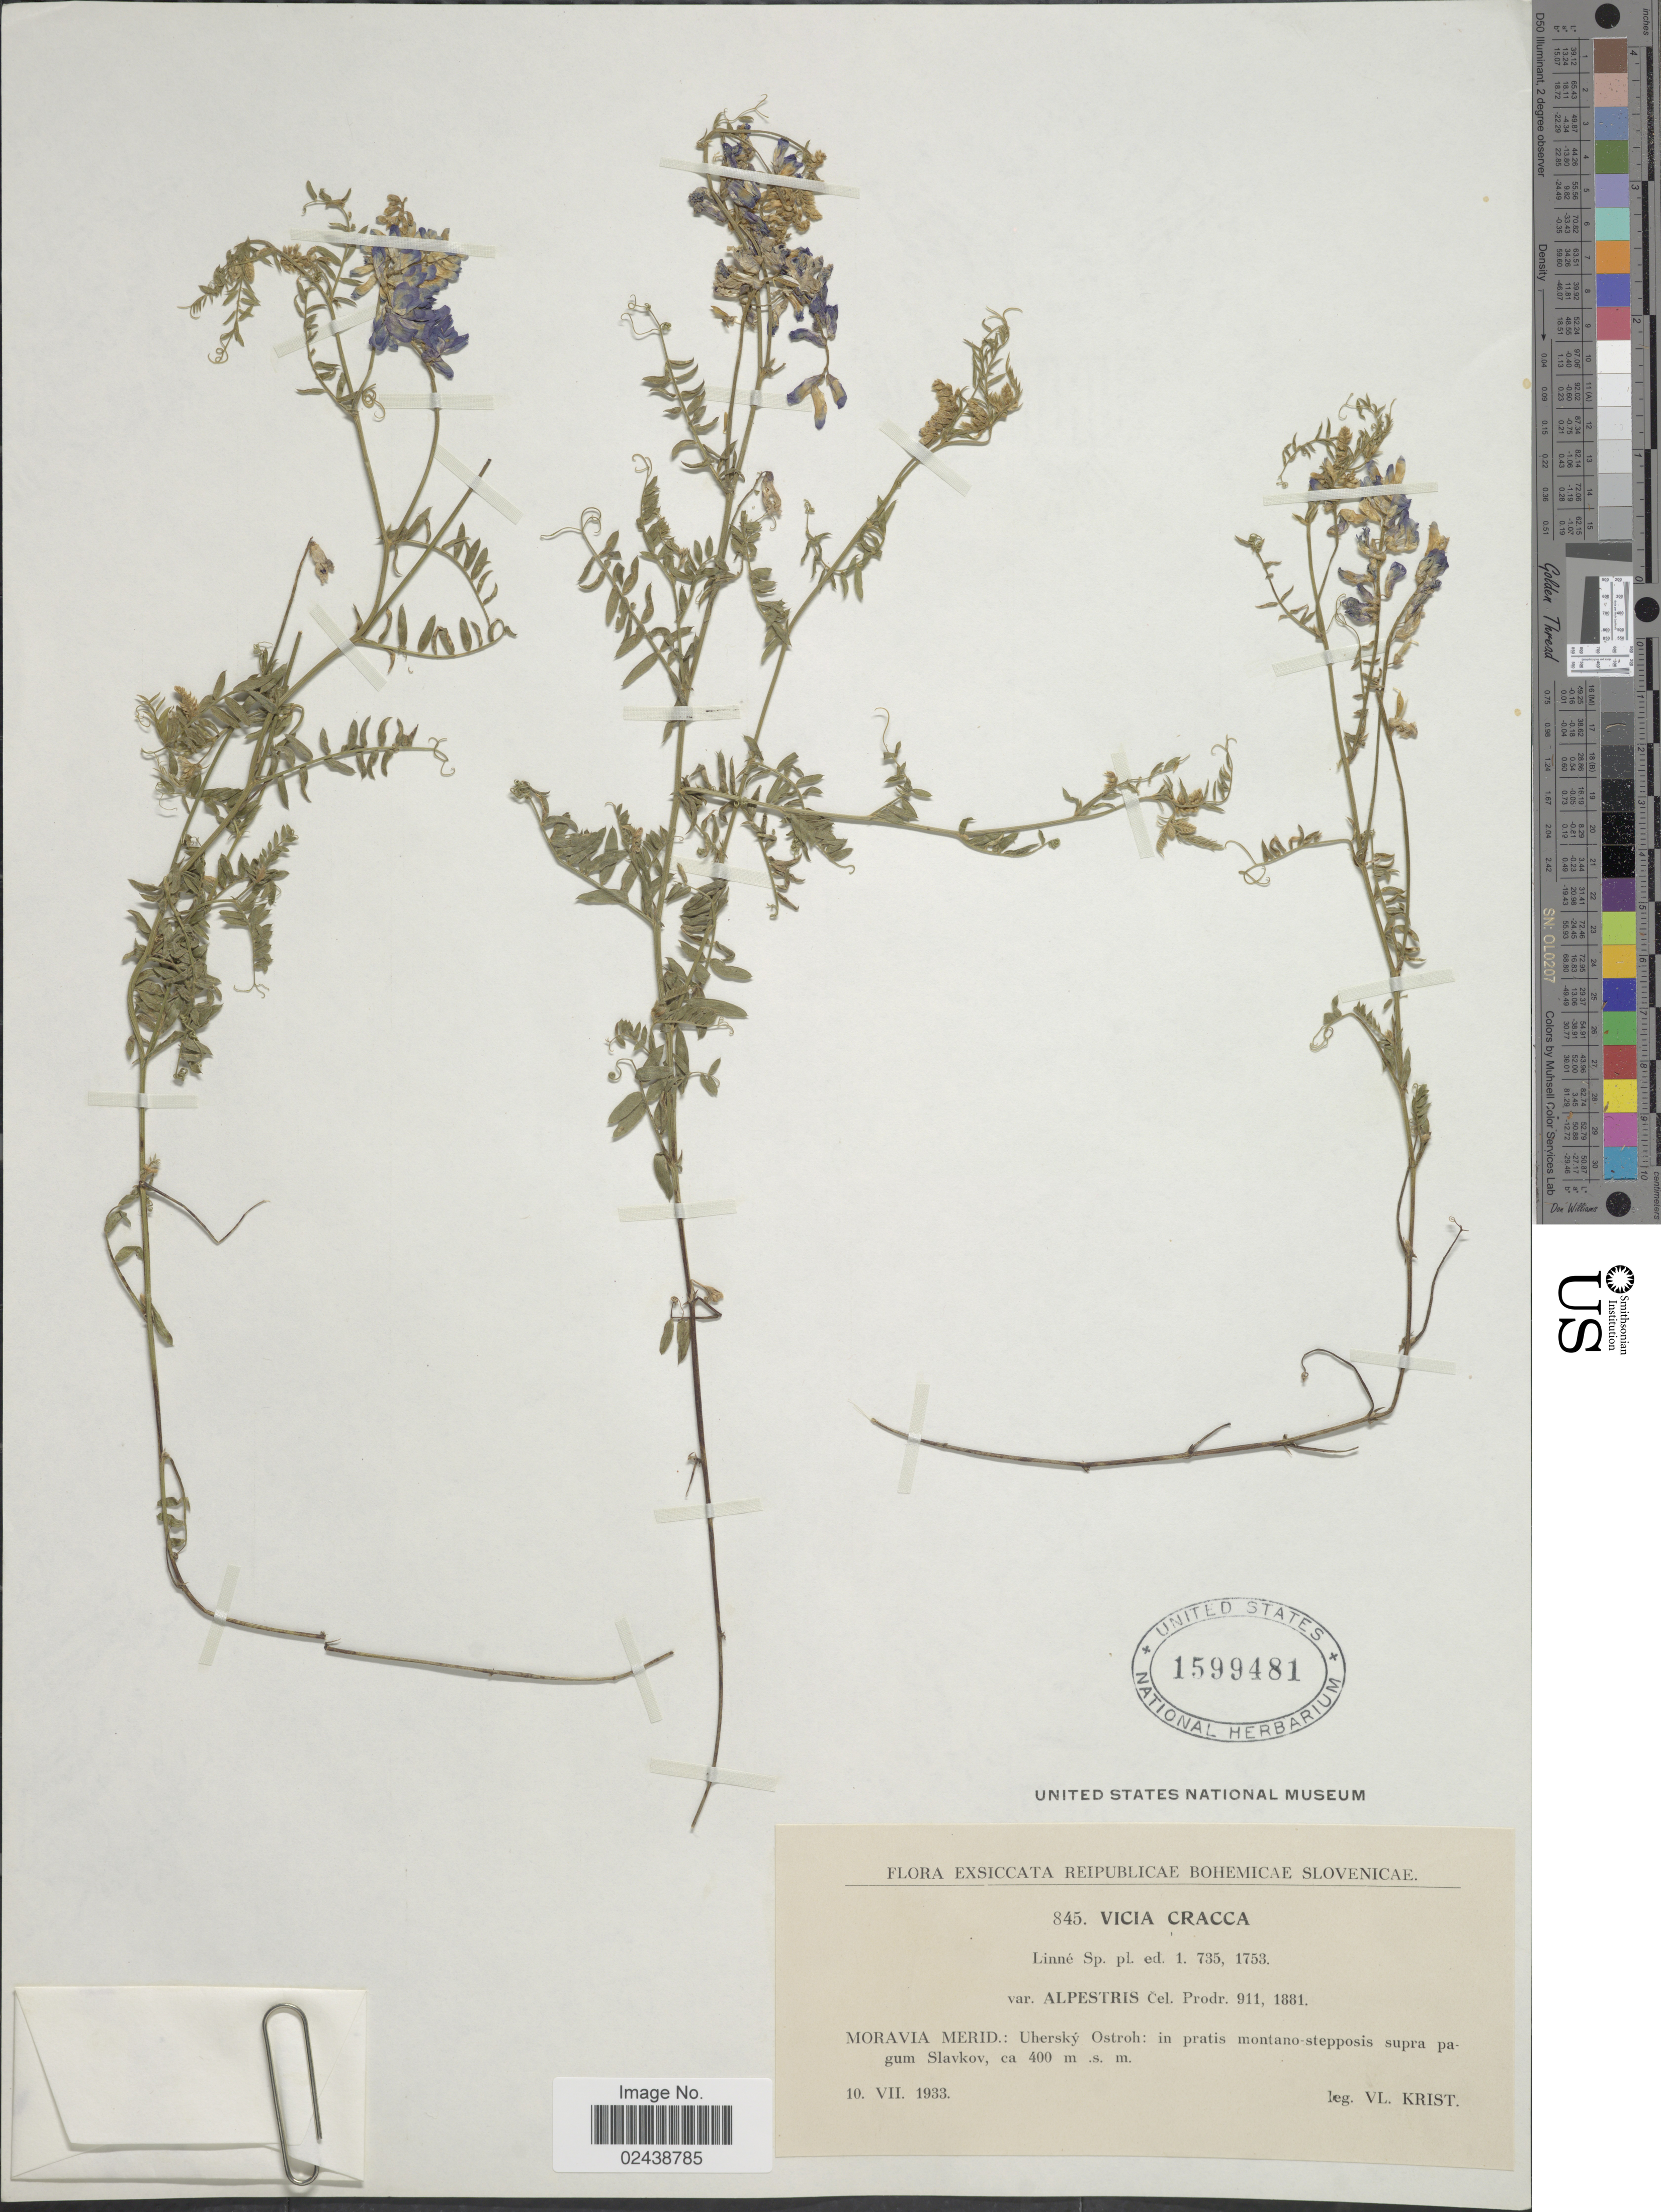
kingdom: Plantae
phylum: Tracheophyta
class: Magnoliopsida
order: Fabales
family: Fabaceae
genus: Vicia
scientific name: Vicia cracca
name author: L.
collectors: V. Krist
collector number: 845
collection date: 1933-07-10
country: Czechia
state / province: Moravian-Silesian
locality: Reipublicae Bohemicae Slovenicae. Moravian Merid.: Uhersky Ostroh: in pratis montano-stepposis supra pagum Slavkov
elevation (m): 400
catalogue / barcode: US 1599481